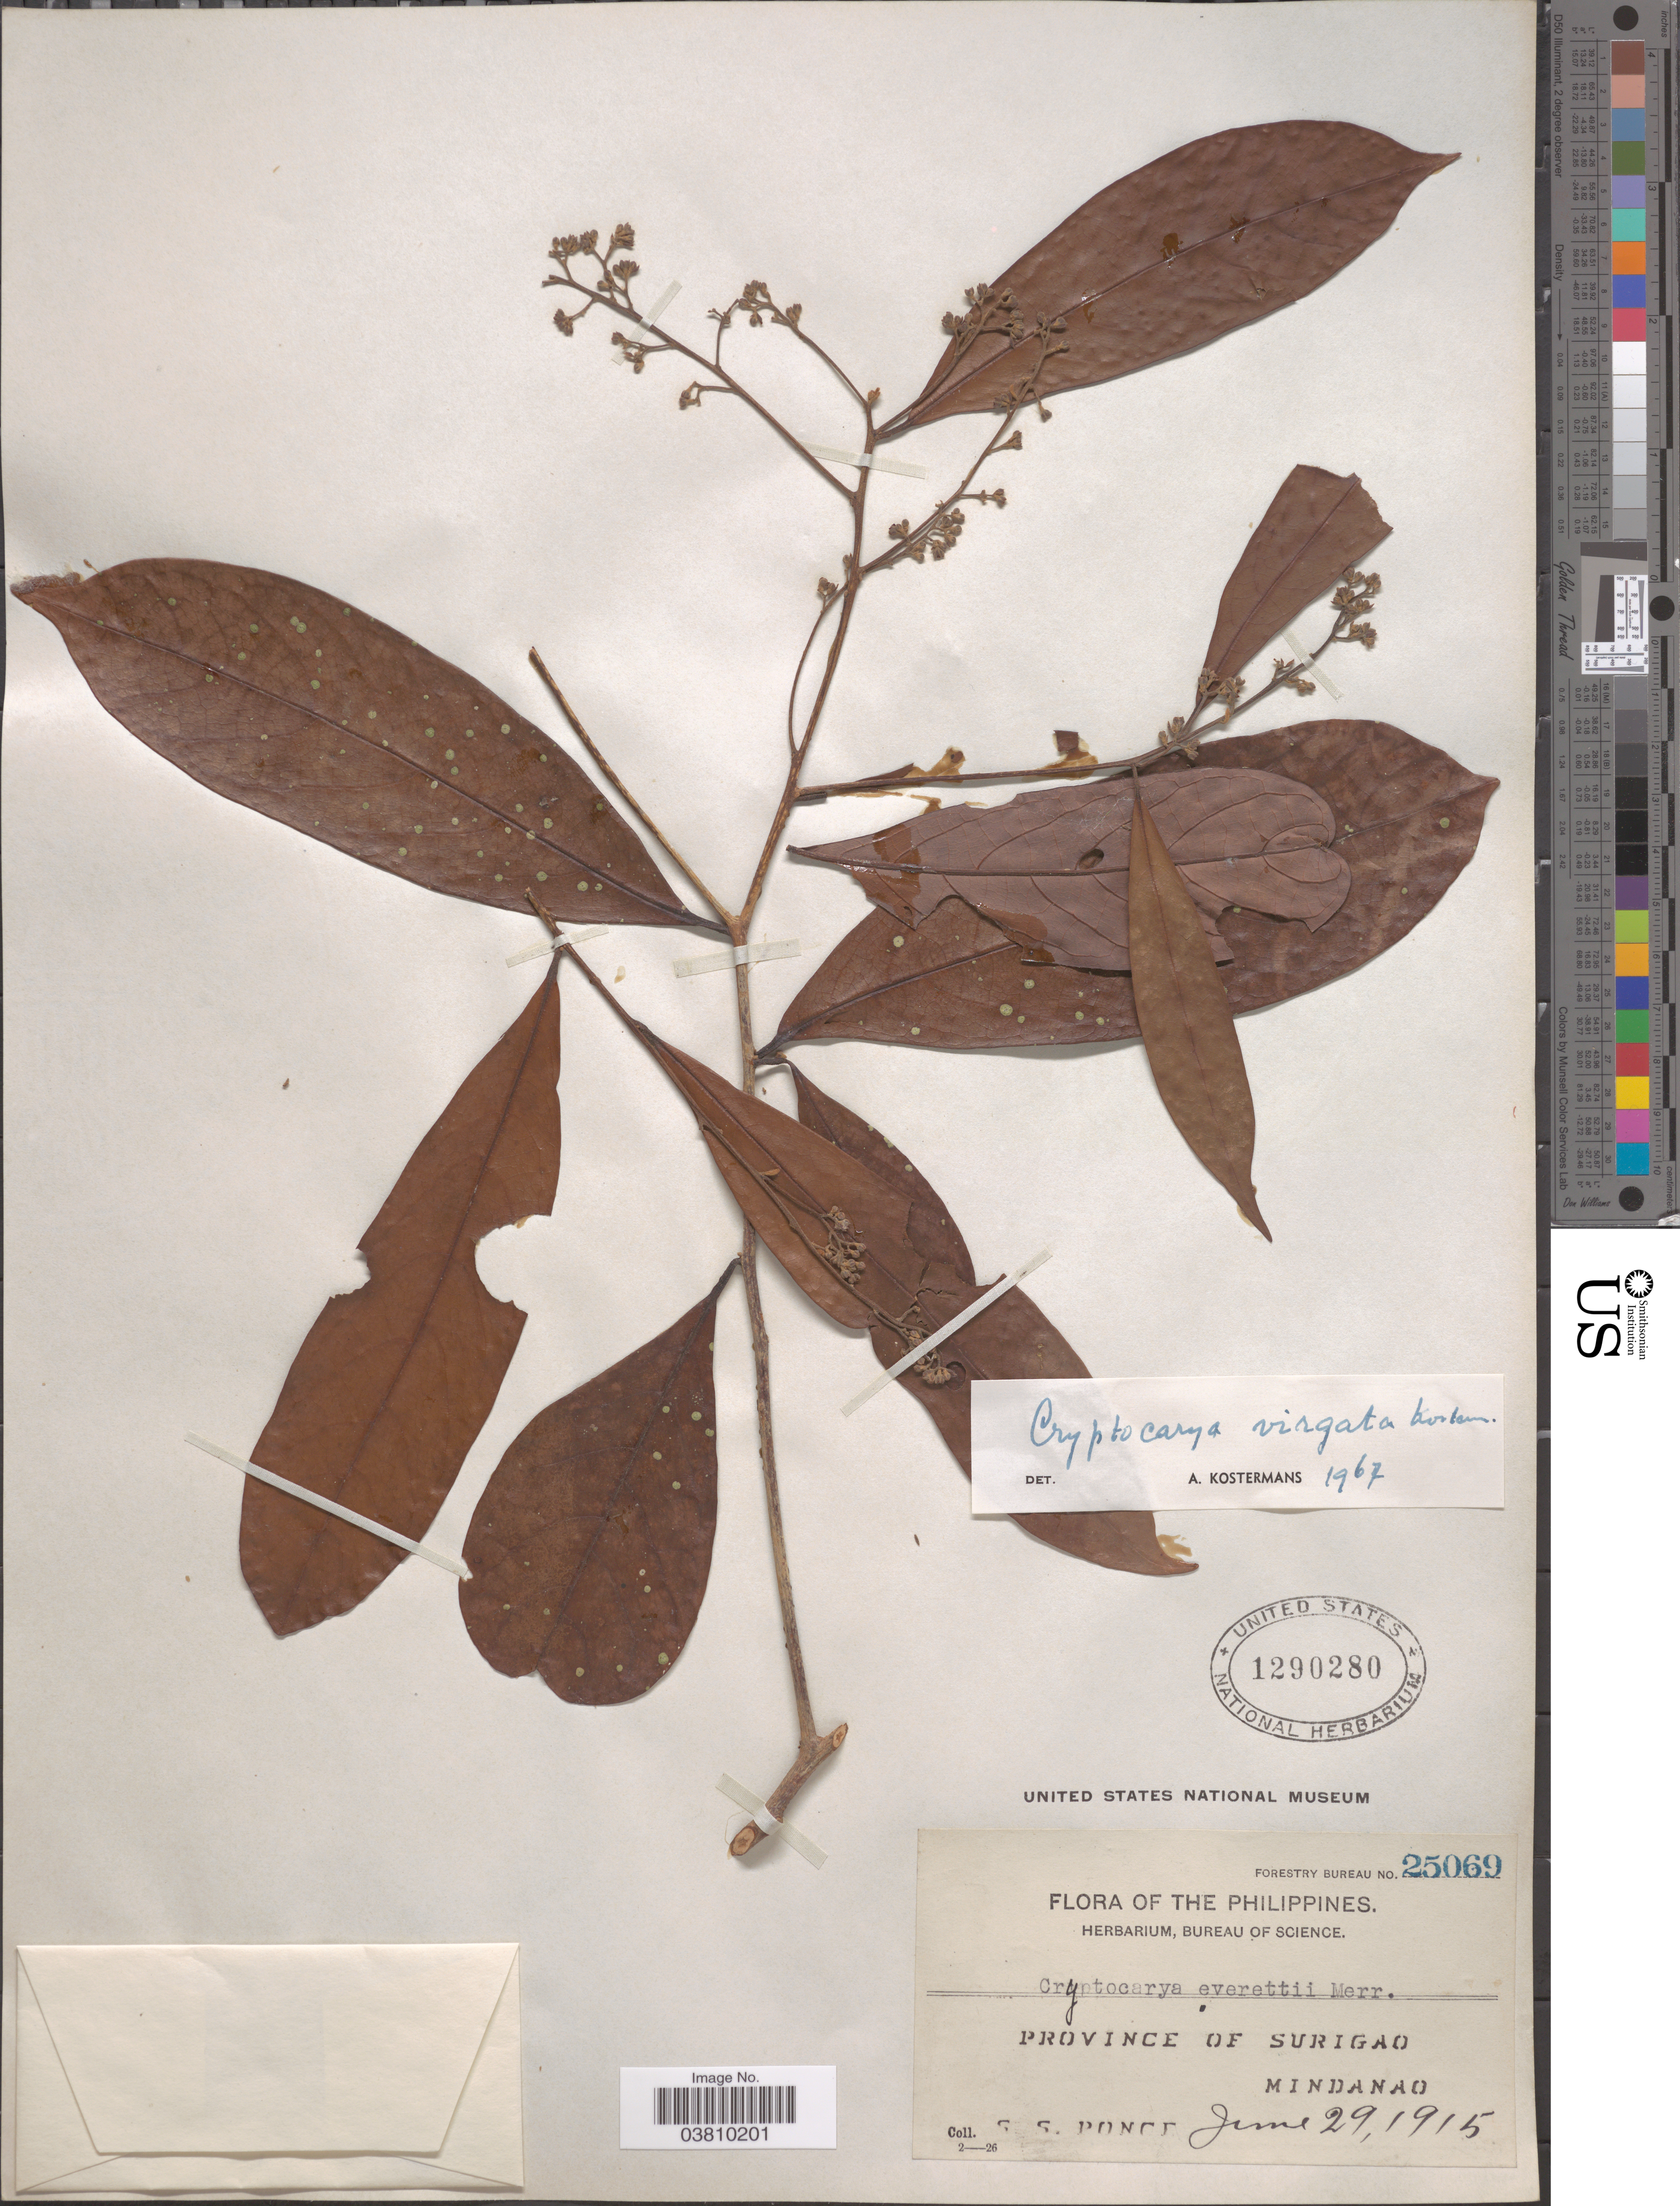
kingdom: Plantae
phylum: Tracheophyta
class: Magnoliopsida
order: Laurales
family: Lauraceae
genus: Cryptocarya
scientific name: Cryptocarya virgata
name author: Kosterm.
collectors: S. Ponce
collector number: Forestry Bureau 25069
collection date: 1915-06-29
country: Philippines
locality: Province of Surigao, Mindanao.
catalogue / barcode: US 1290280